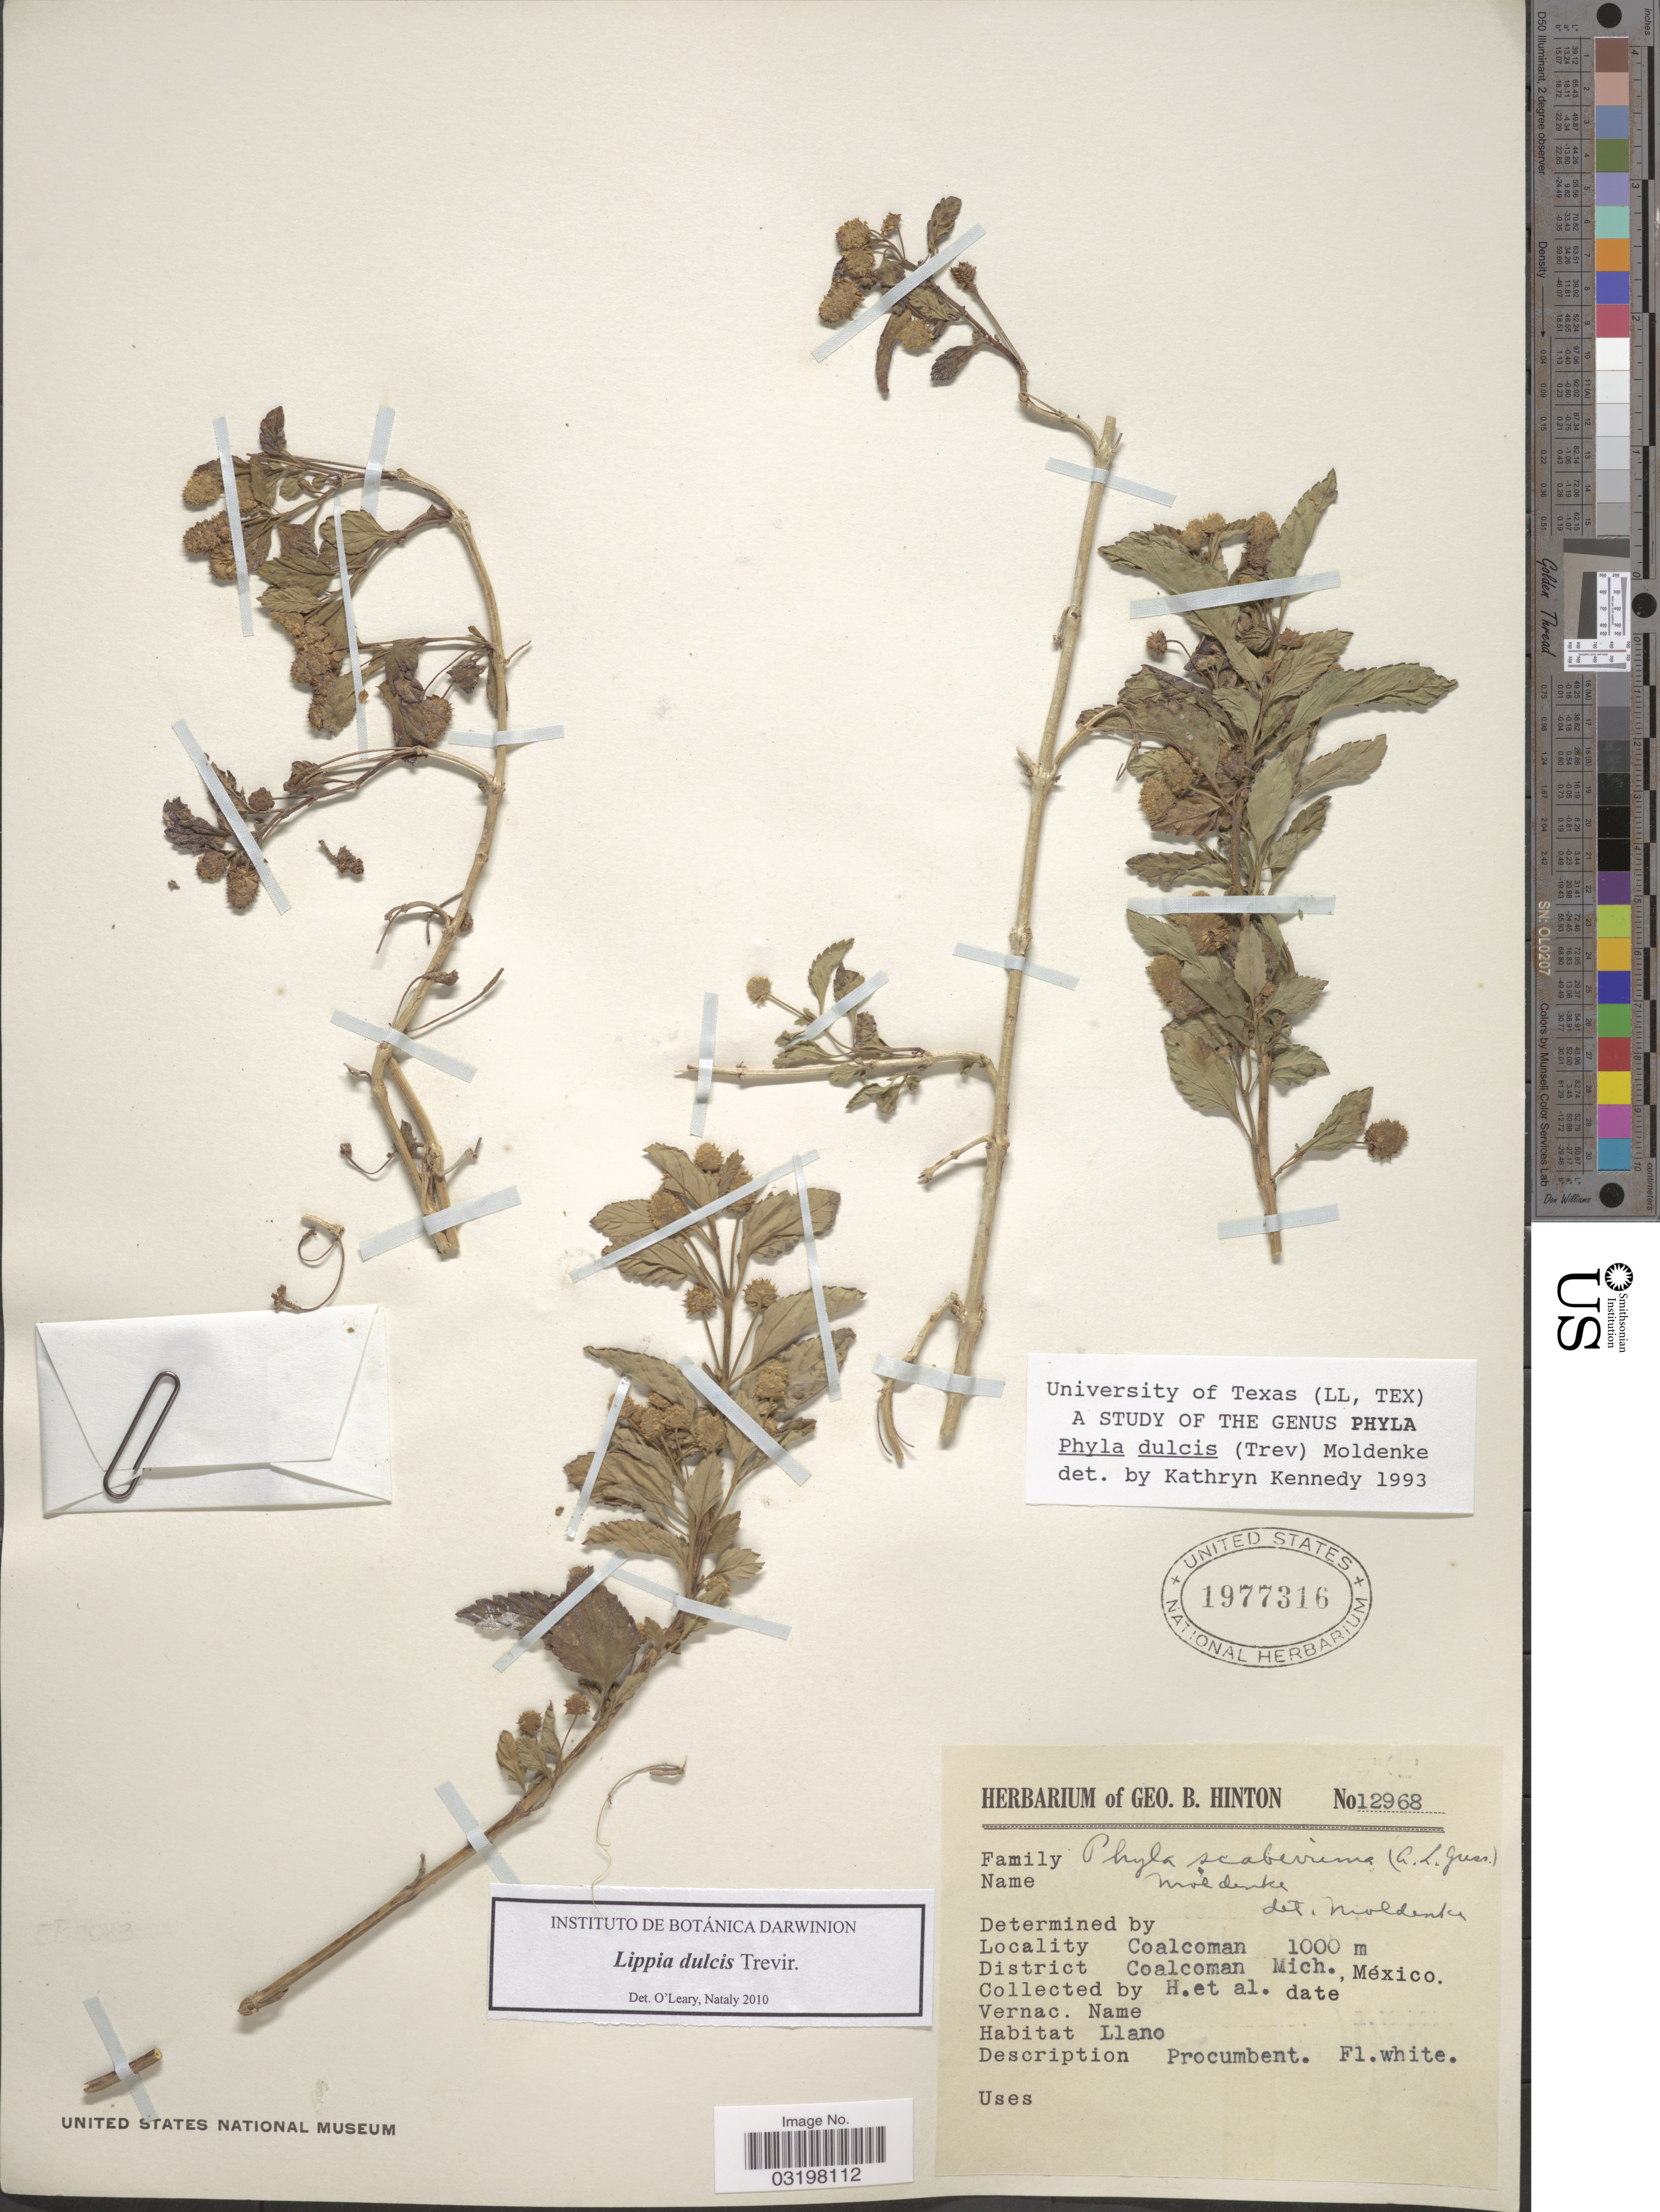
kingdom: Plantae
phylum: Tracheophyta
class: Magnoliopsida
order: Lamiales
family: Verbenaceae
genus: Lippia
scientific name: Lippia dulcis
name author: Trevis.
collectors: G. B. Hinton & et al.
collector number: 12968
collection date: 1918-06-01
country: Mexico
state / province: Michoacán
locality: Coalcoman. District Coalcoman Mich. Llano.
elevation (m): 1000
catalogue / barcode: US 1977316